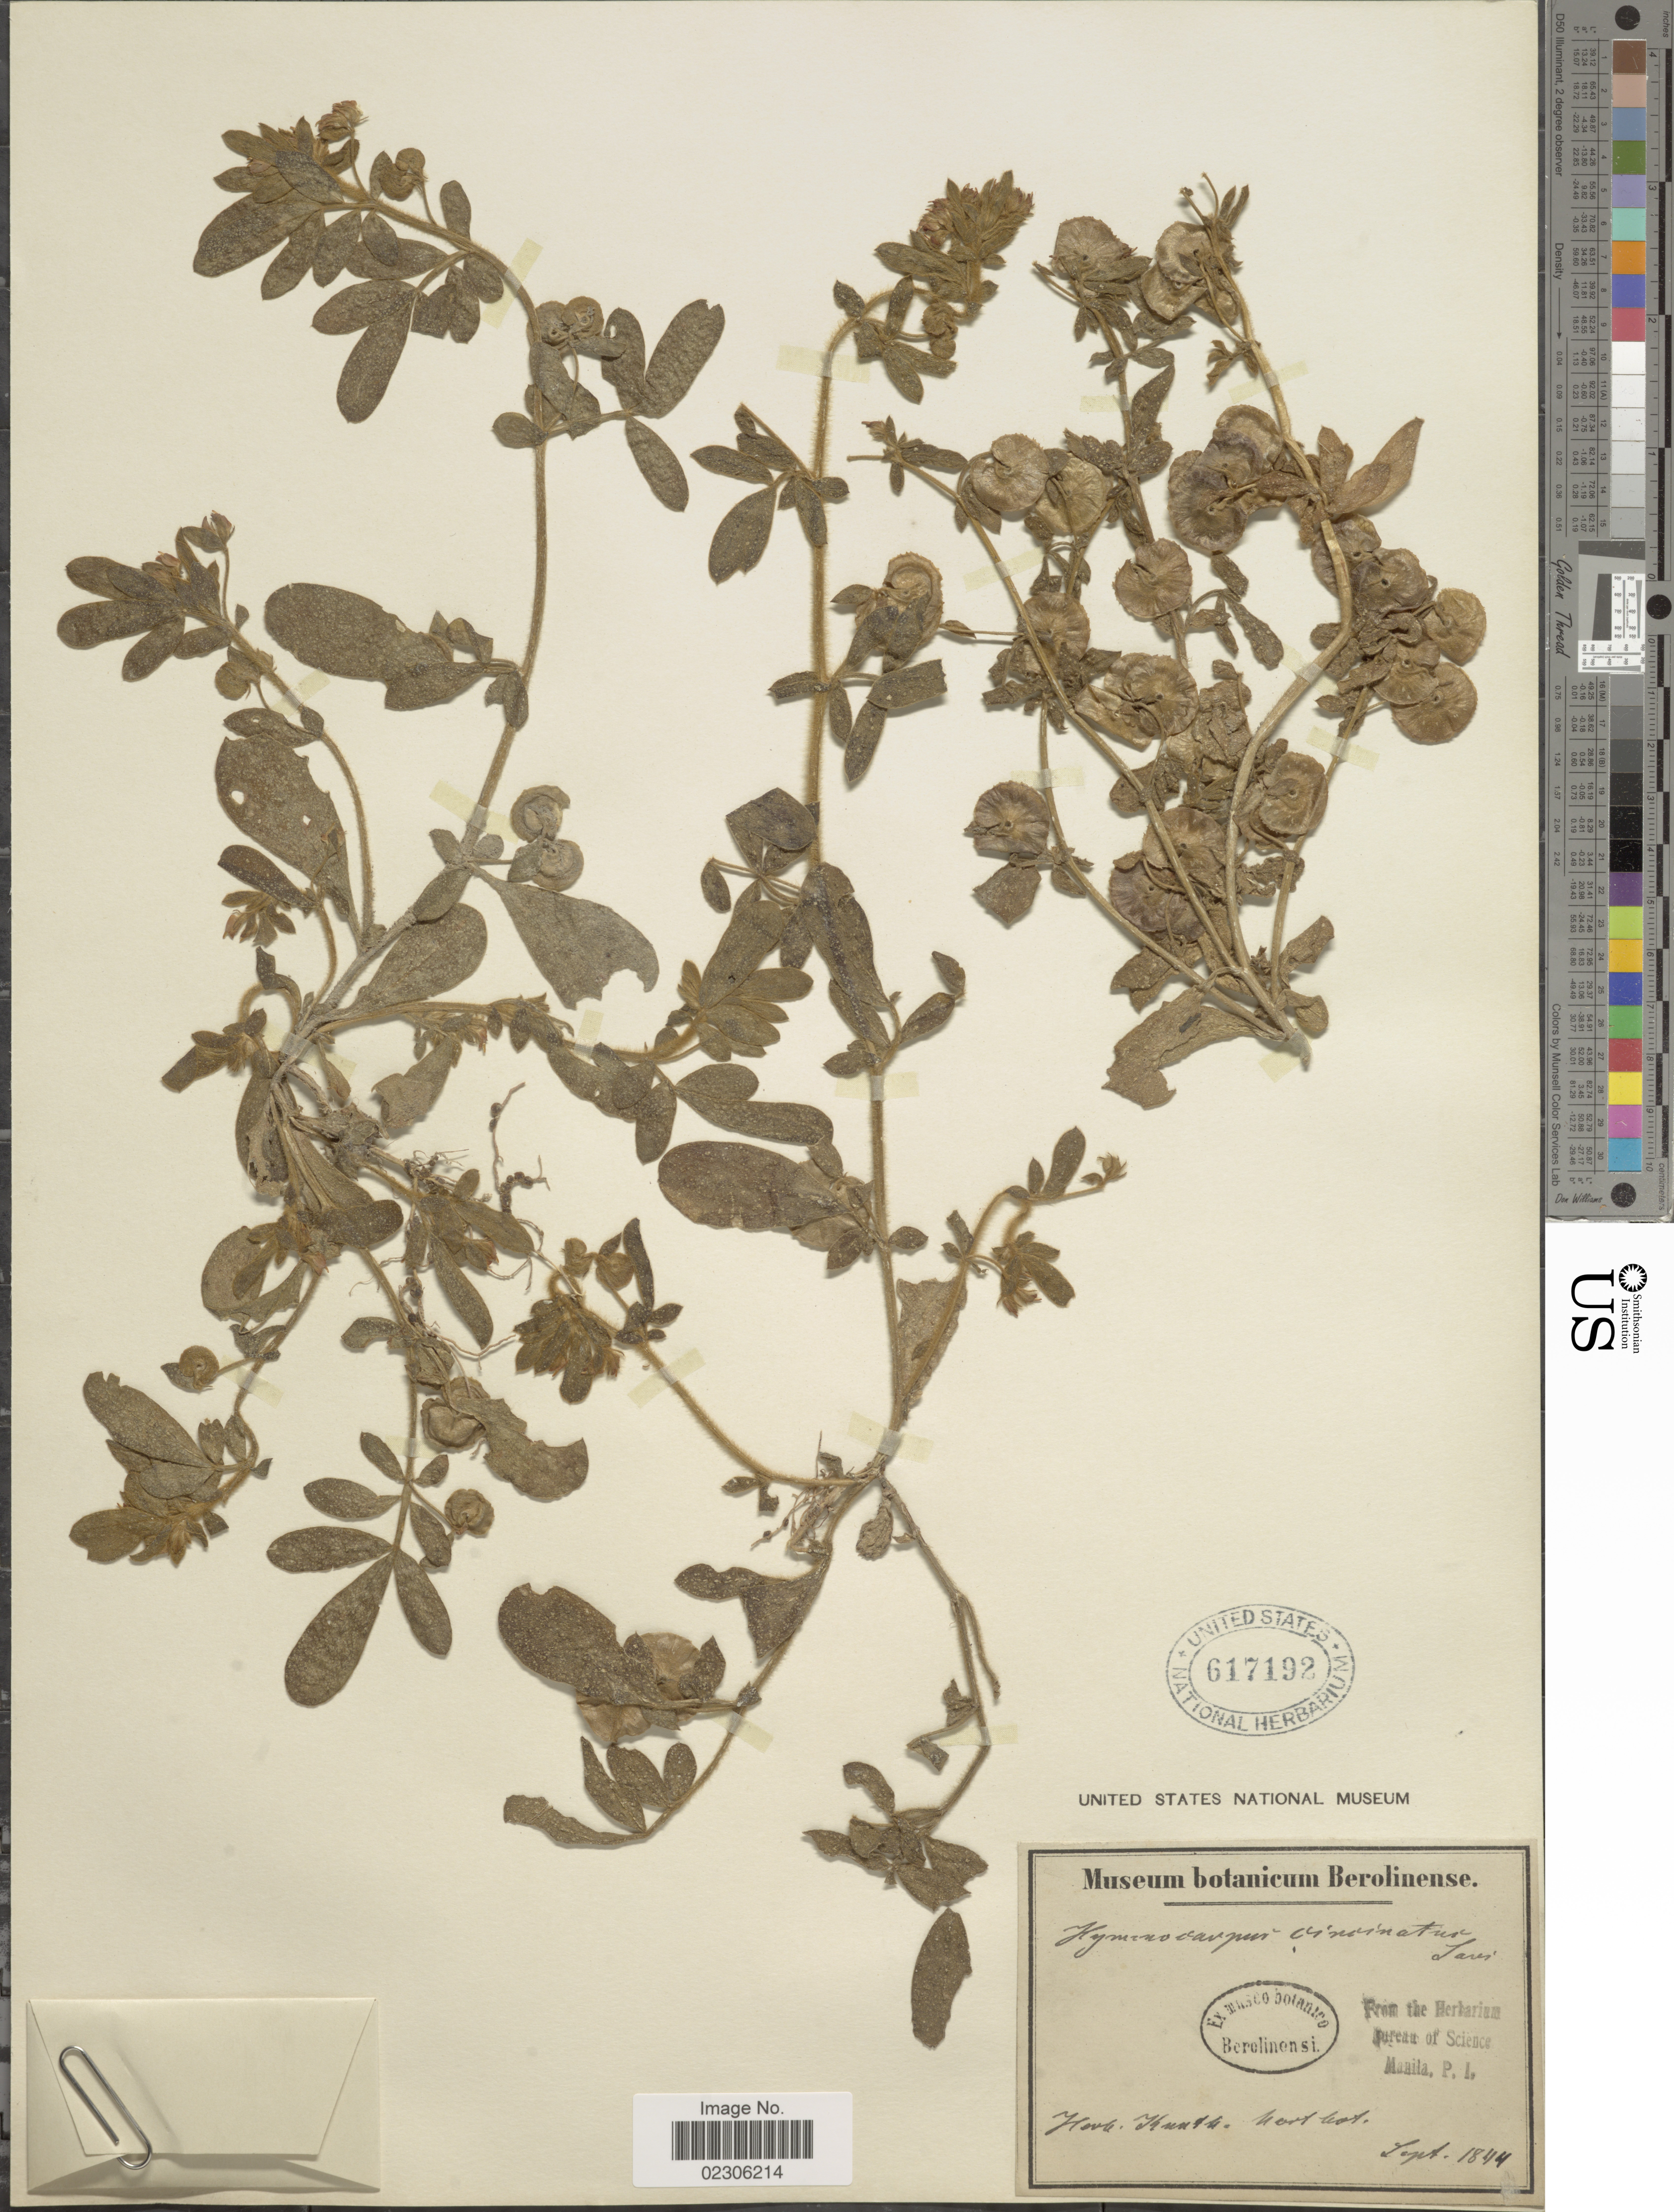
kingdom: Plantae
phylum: Tracheophyta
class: Magnoliopsida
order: Fabales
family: Fabaceae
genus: Hymenocarpos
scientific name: Hymenocarpos circinnatus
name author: (L.) Savi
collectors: ex Mus. Bot. Berolinensi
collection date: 1844-09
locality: Hov Ihun hort bot [interpreted]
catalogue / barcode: US 617192